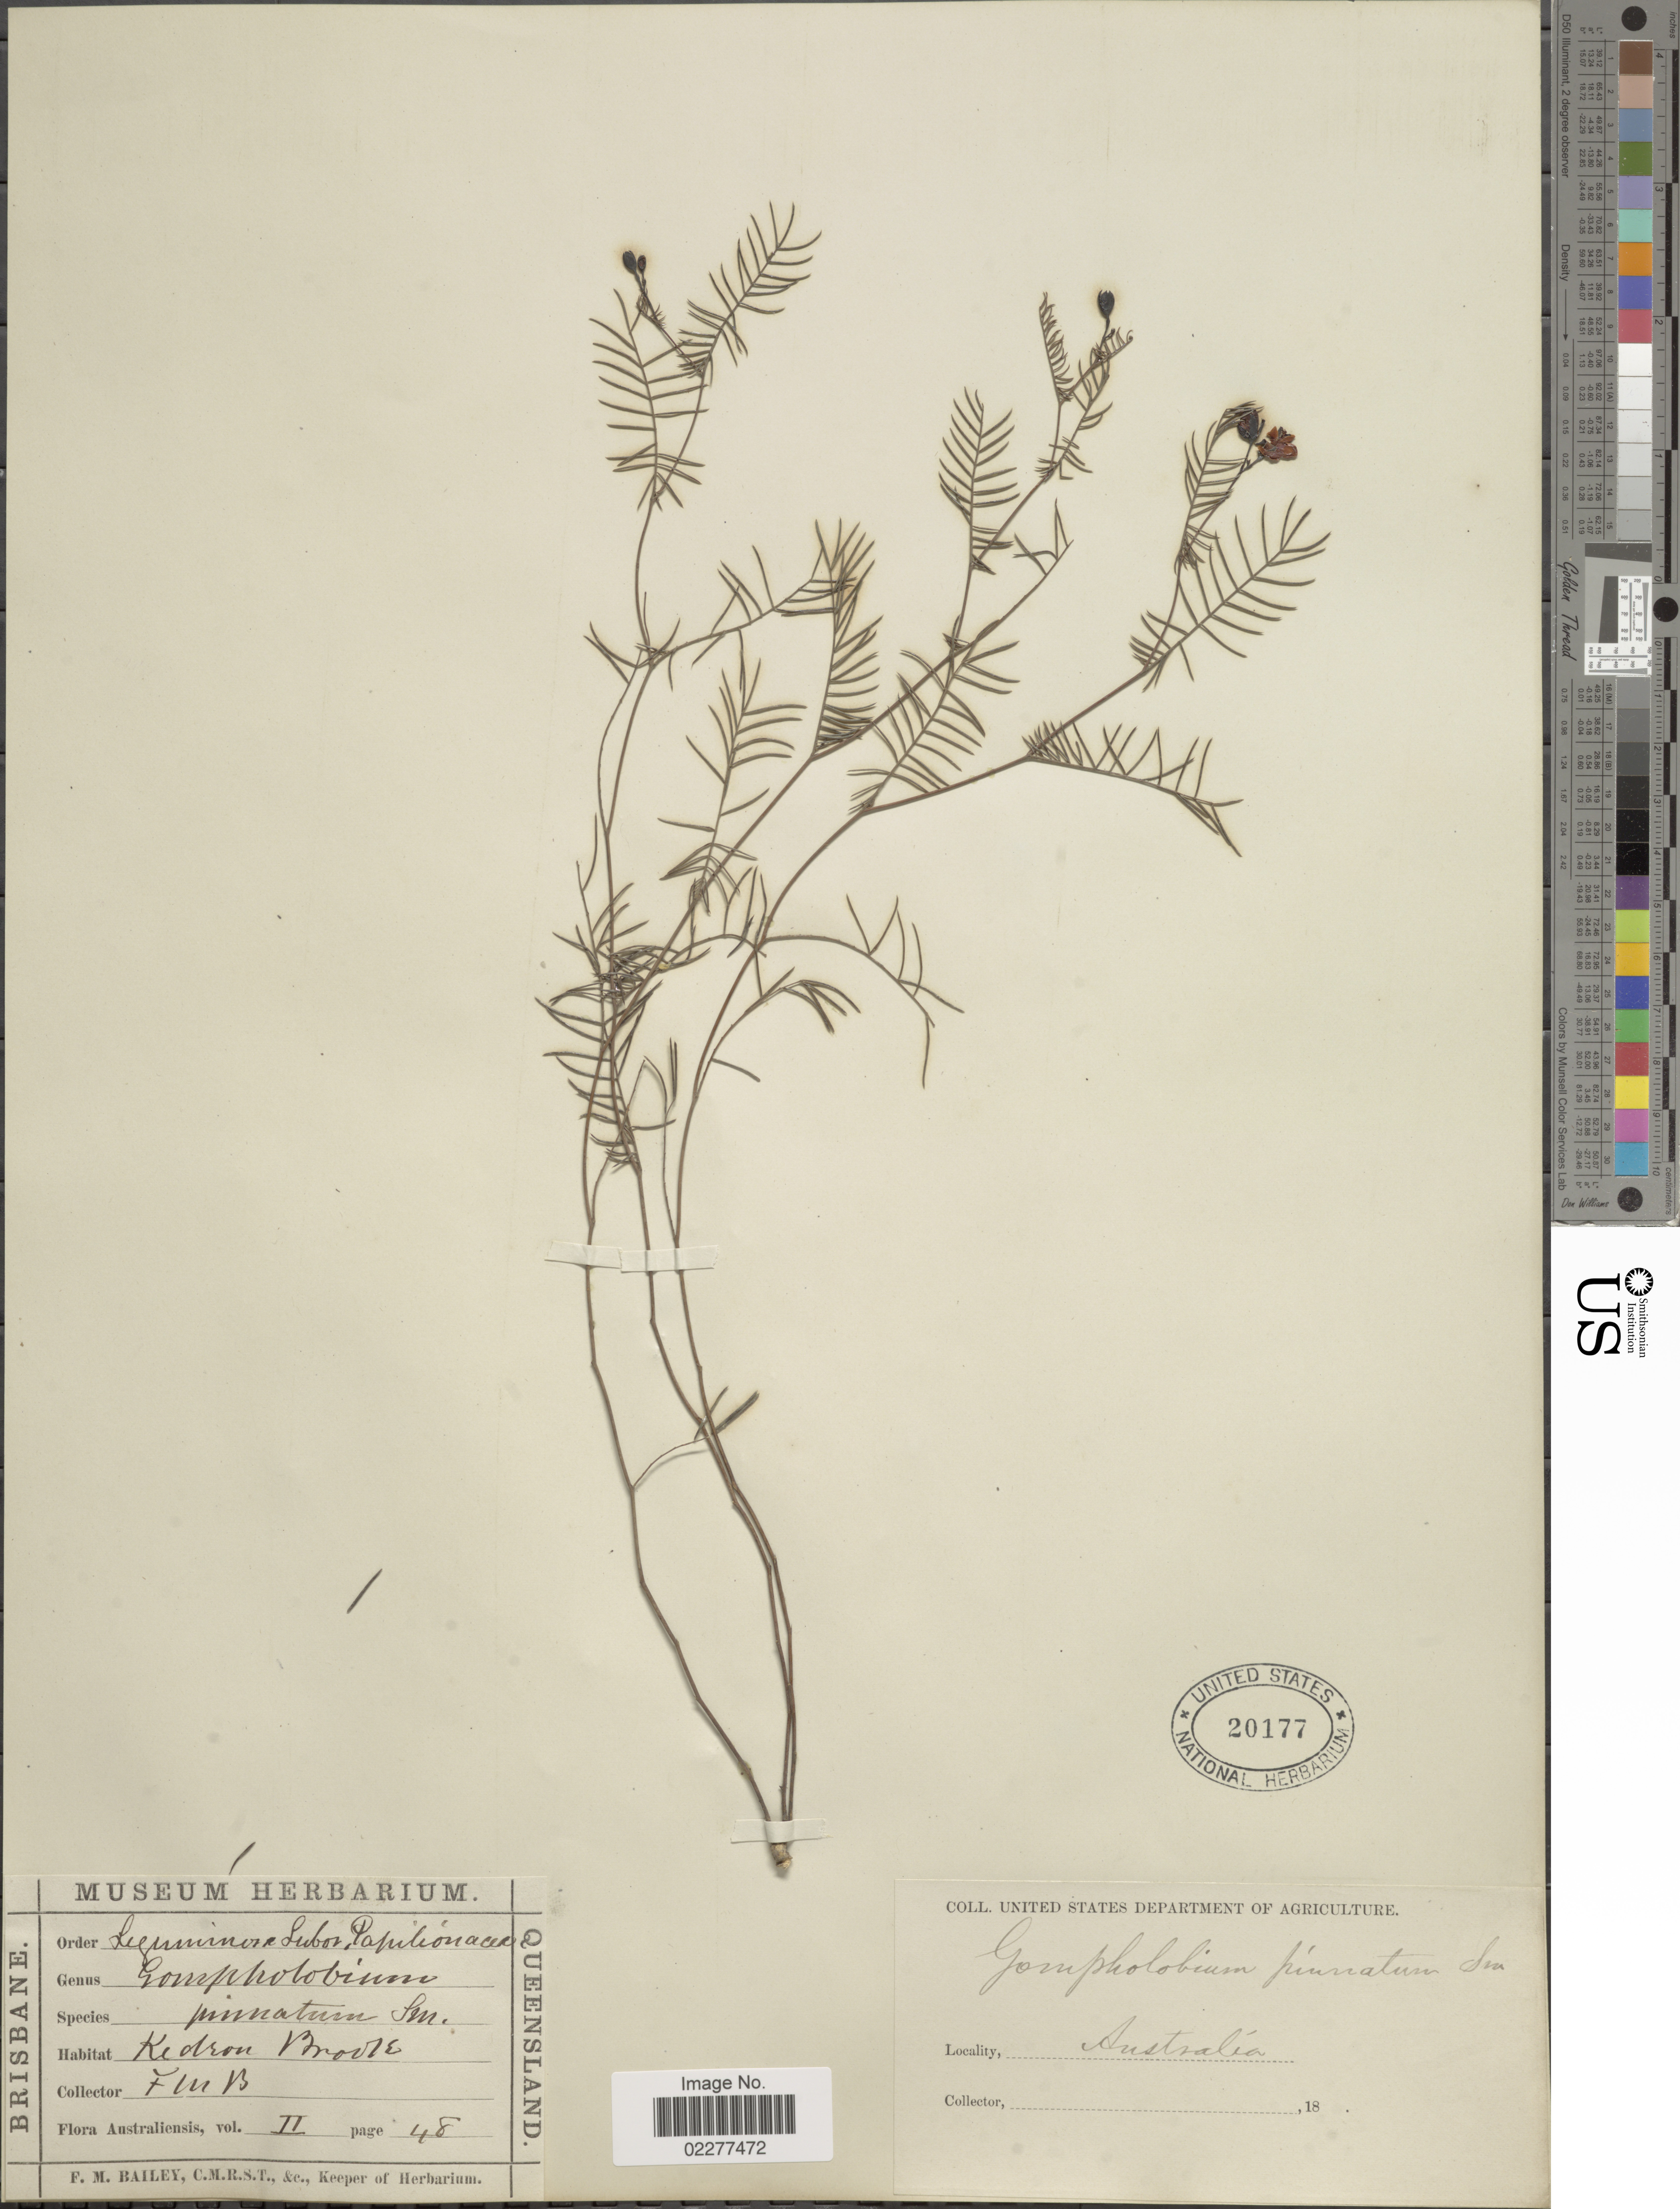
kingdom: Plantae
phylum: Tracheophyta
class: Magnoliopsida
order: Fabales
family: Fabaceae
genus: Gompholobium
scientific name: Gompholobium pinnatum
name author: Sm.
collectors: F. M. Bailey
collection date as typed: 18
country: Australia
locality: Kedron Brooke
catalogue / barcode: US 20177